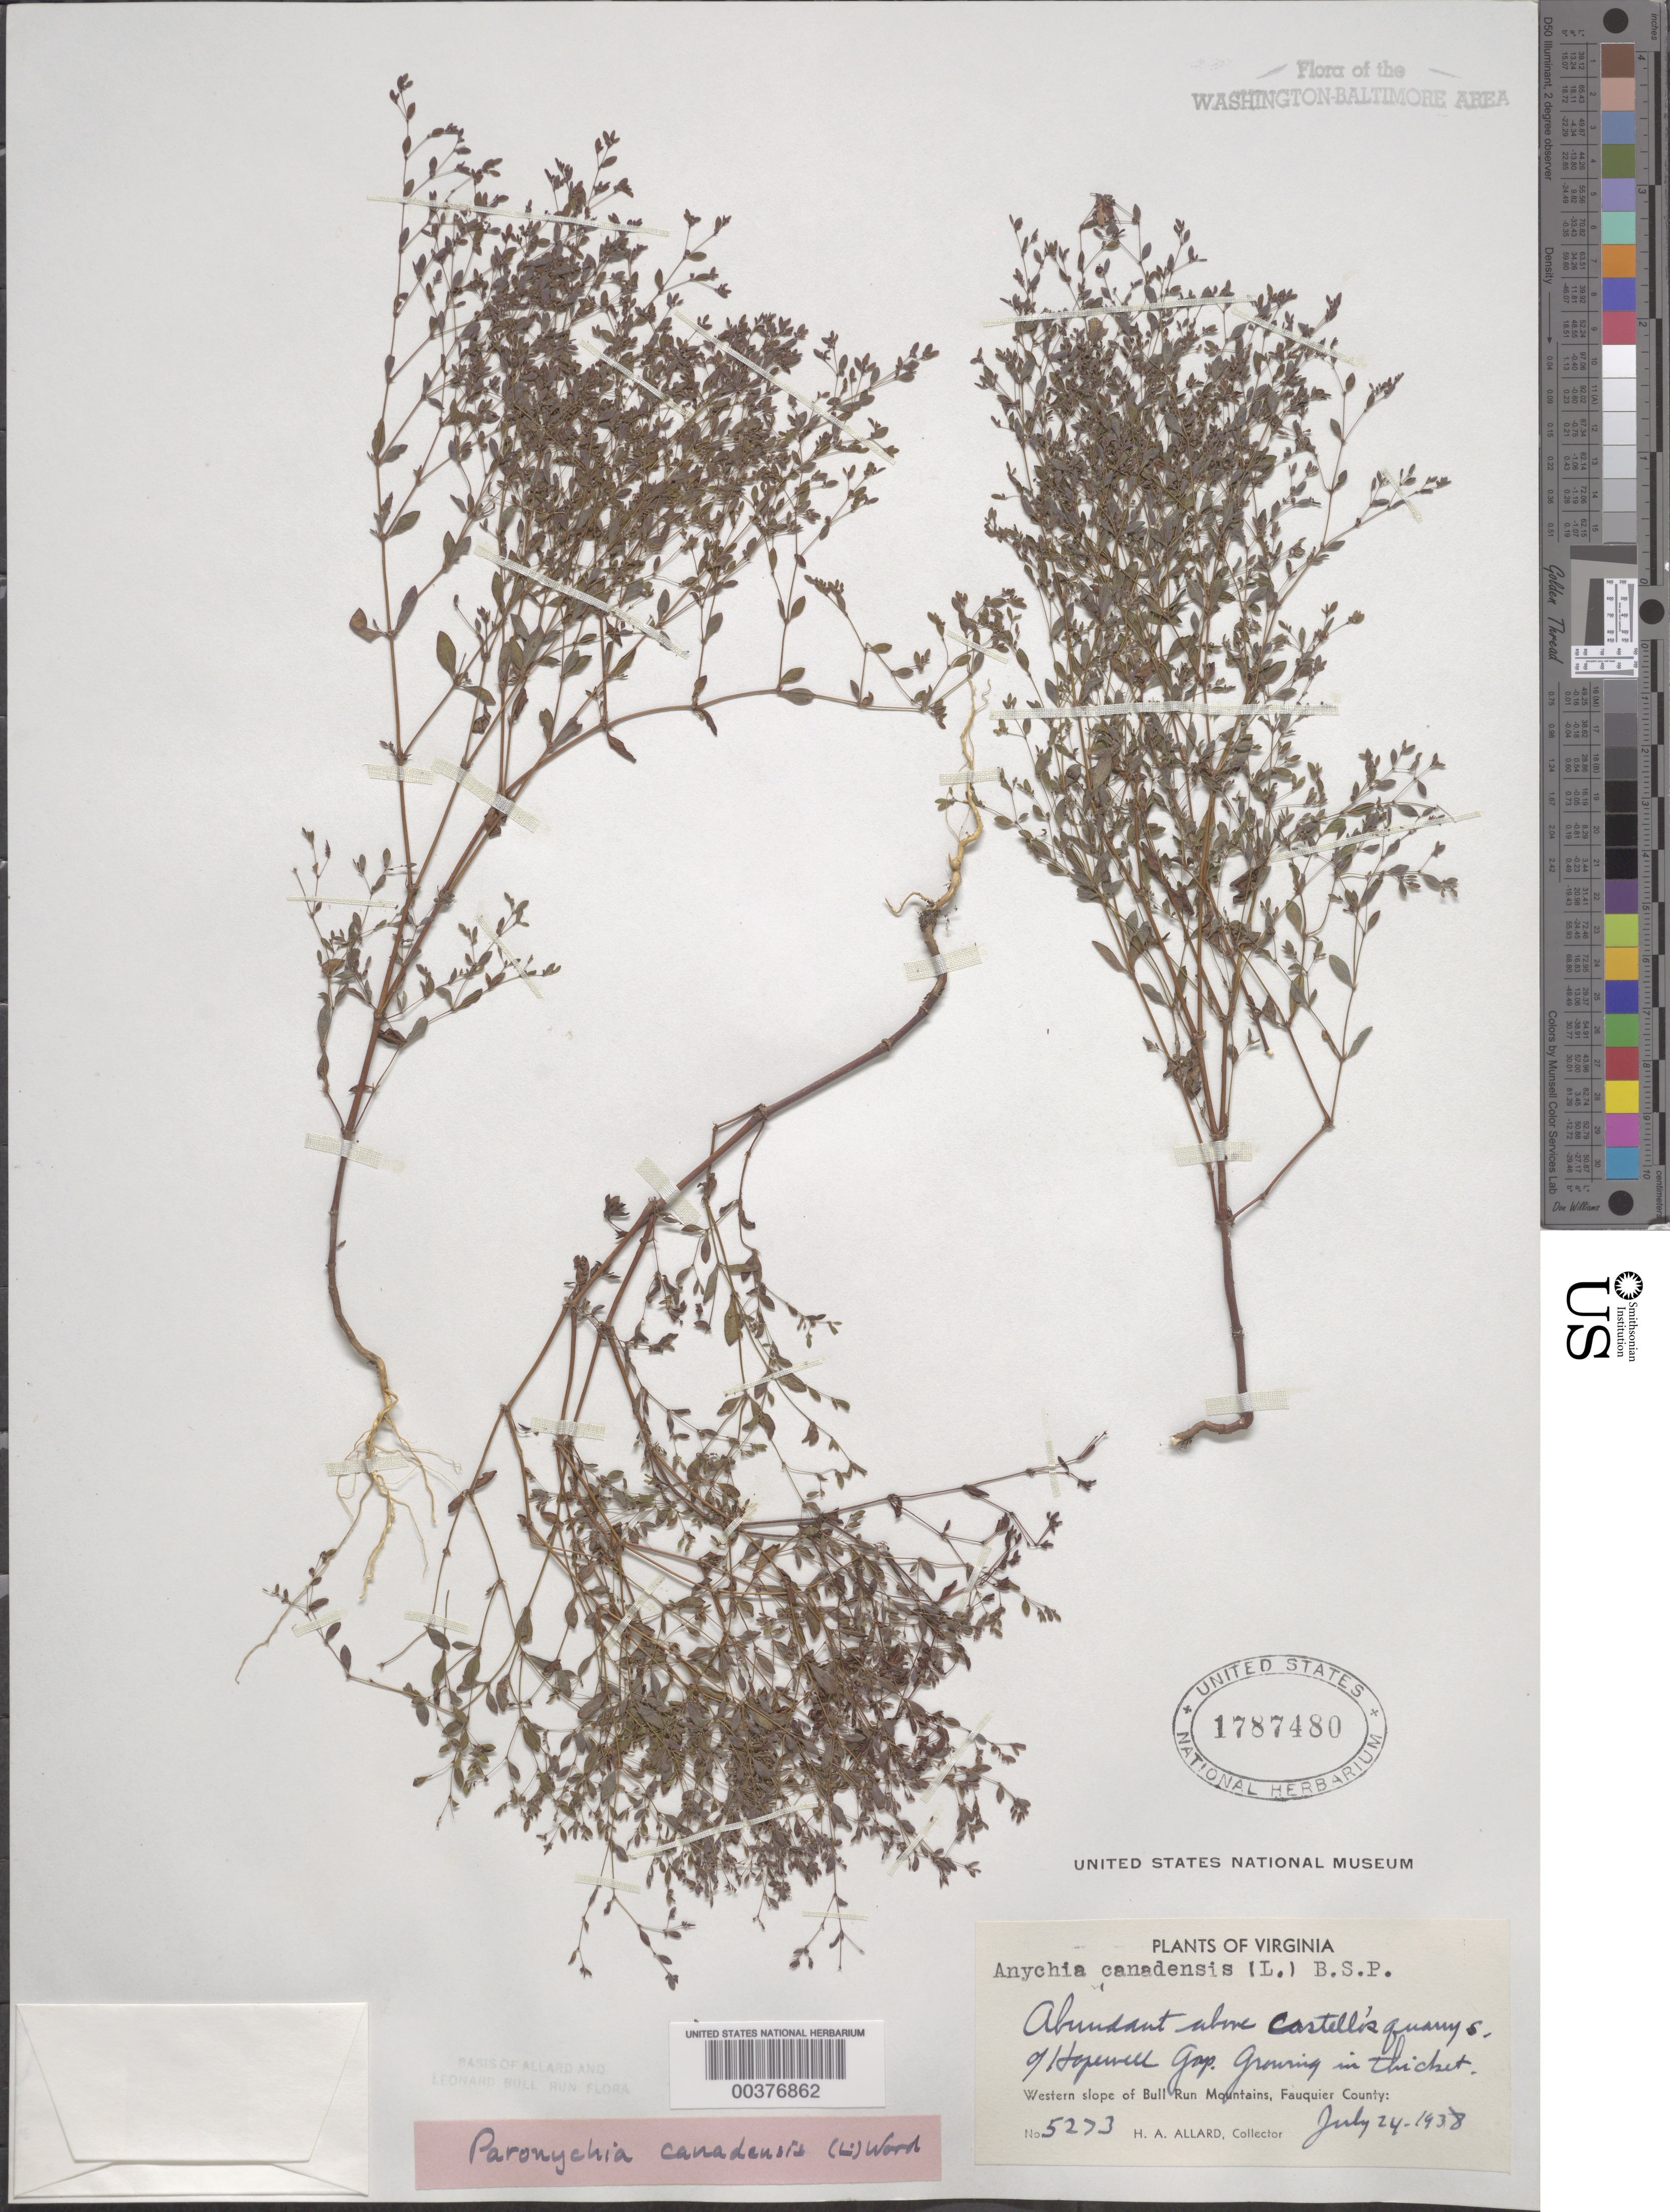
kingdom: Plantae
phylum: Tracheophyta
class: Magnoliopsida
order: Caryophyllales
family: Caryophyllaceae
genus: Paronychia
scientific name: Paronychia canadensis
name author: (L.) Alph. Wood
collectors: H. A. Allard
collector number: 5273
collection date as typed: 24 Jul 1938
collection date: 1938-07-24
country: United States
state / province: Virginia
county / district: Fauquier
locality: Hopewell Gap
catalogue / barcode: US 1787480